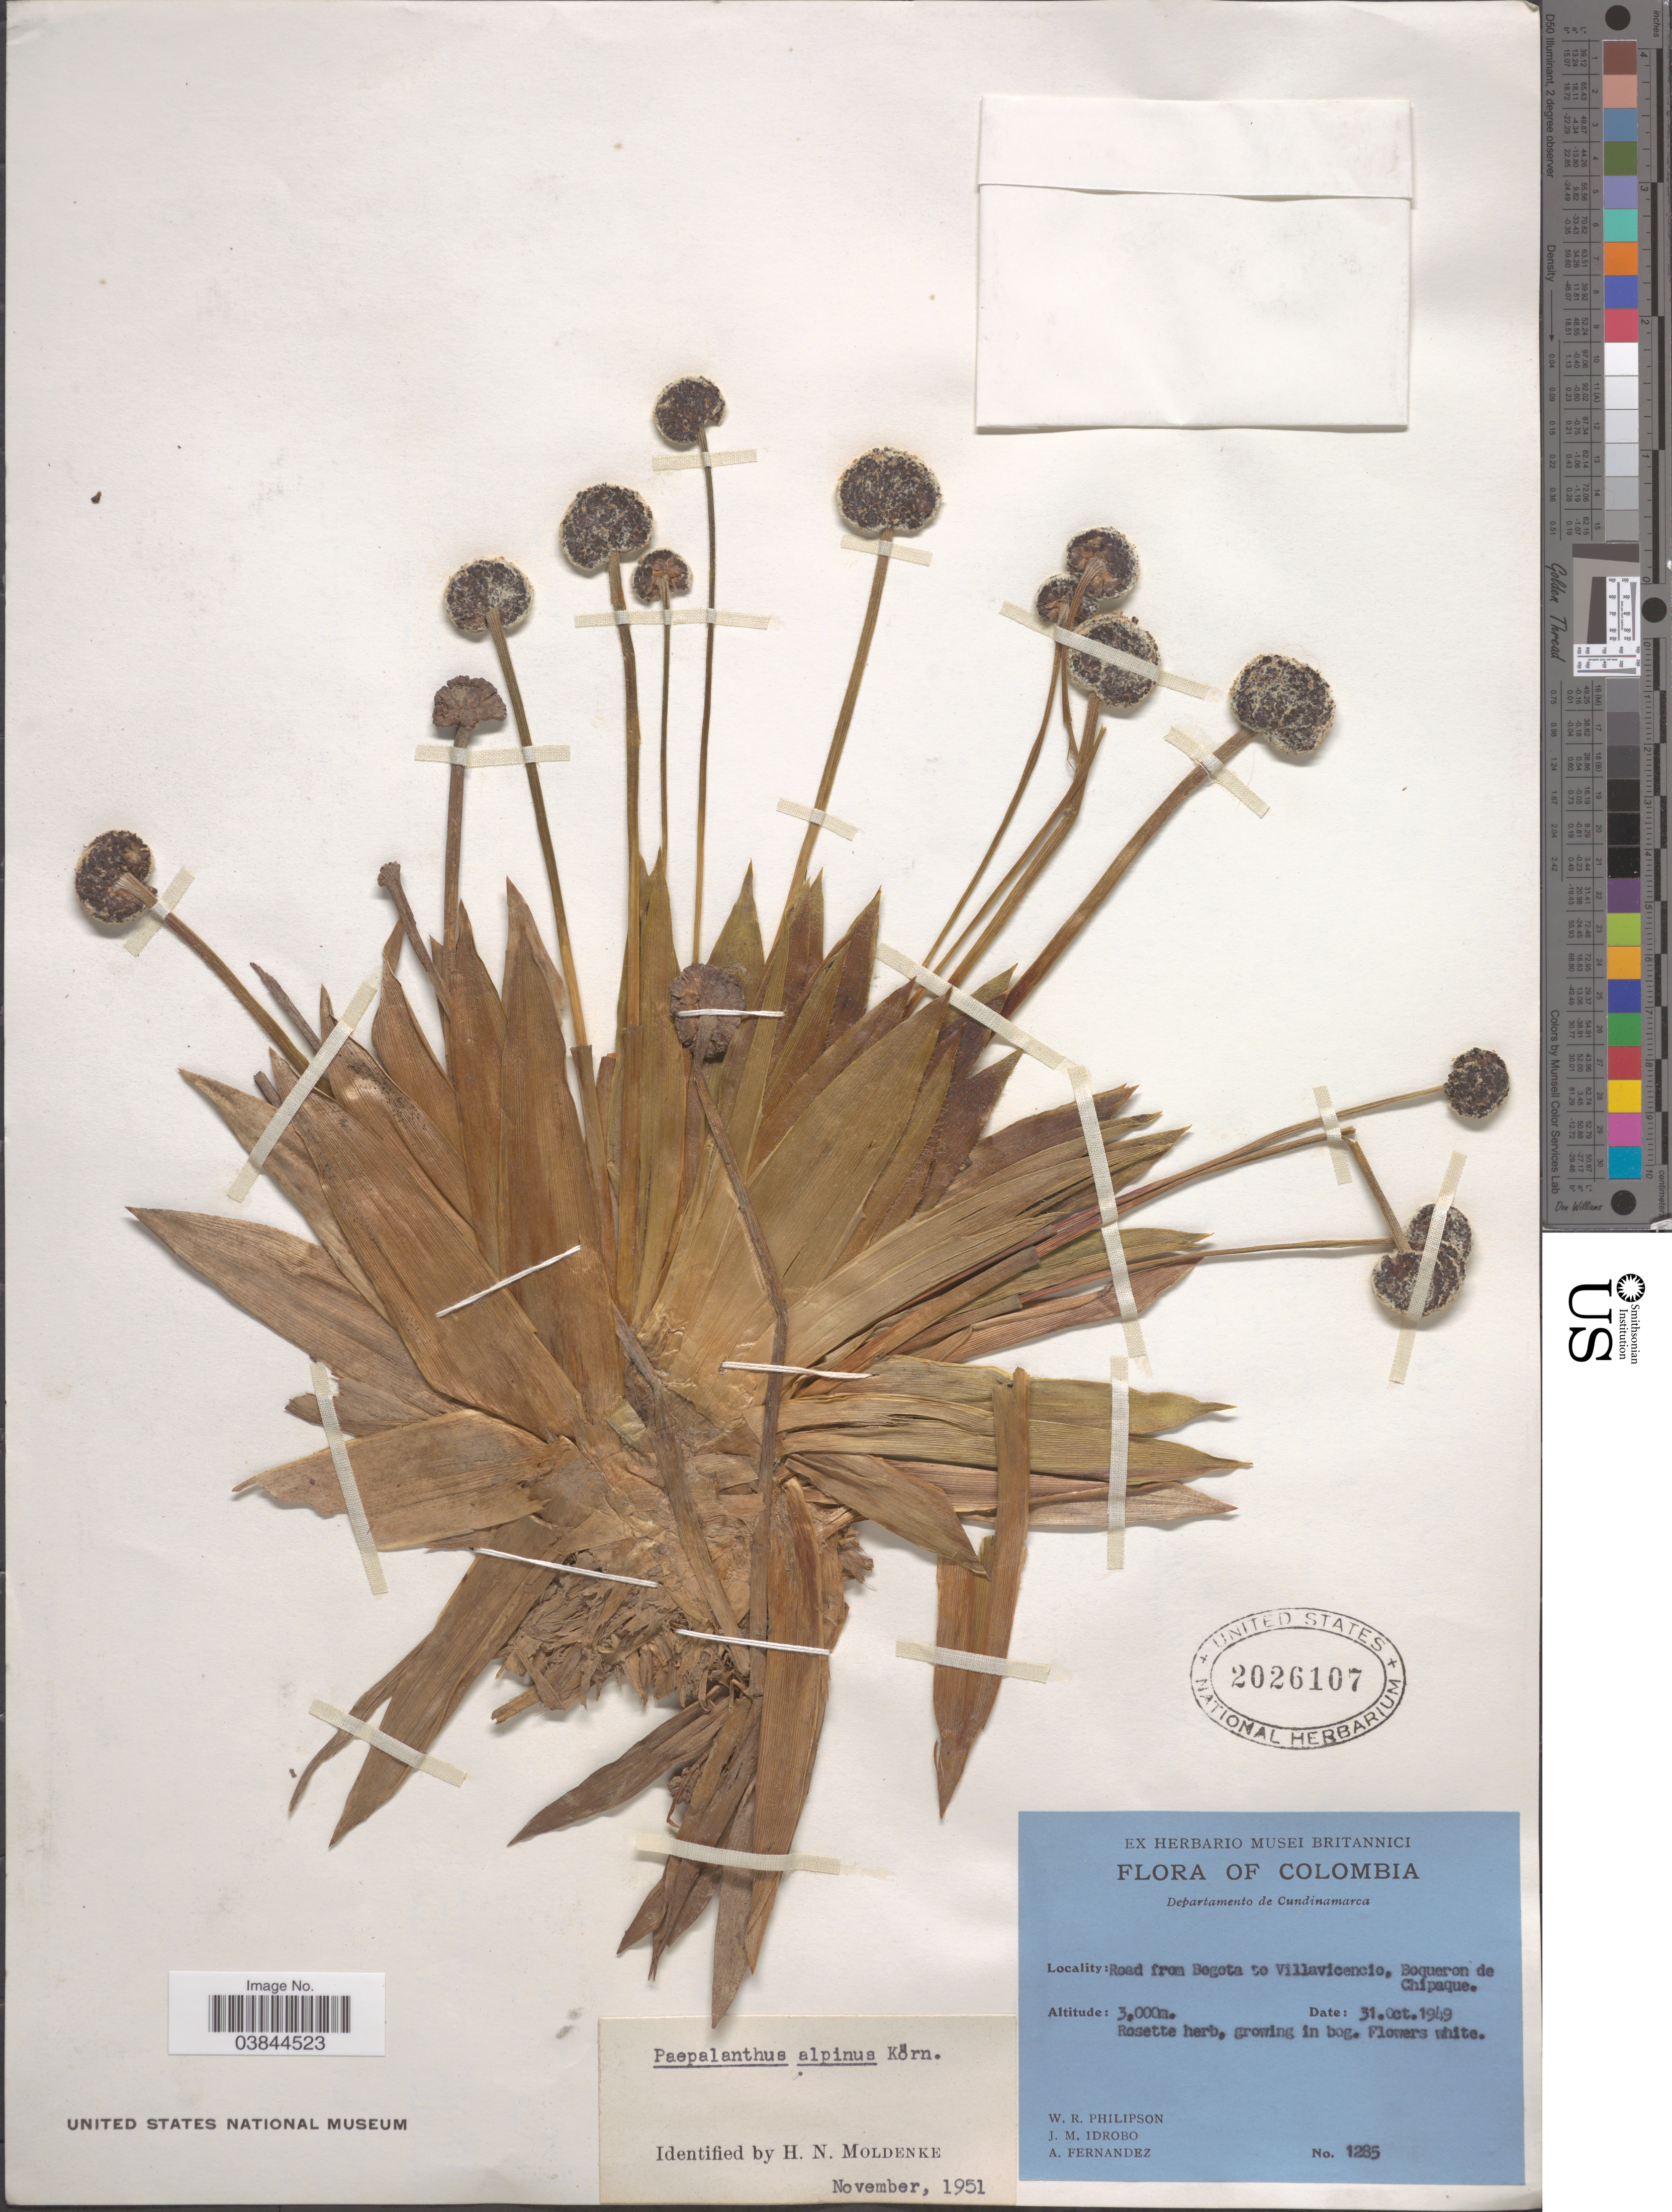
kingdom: Plantae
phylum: Tracheophyta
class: Liliopsida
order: Poales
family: Eriocaulaceae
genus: Paepalanthus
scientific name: Paepalanthus alpinus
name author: Körn.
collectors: W. R. Philipson, J. M. Idrobo & A. Fernandez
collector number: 1285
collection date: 1949-10-31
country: Colombia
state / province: Cundinamarca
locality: Departamento de Cundinamarca. Road from Begota to Villavicencio, Boqueron de Chipaque.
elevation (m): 3000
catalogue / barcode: US 2026107